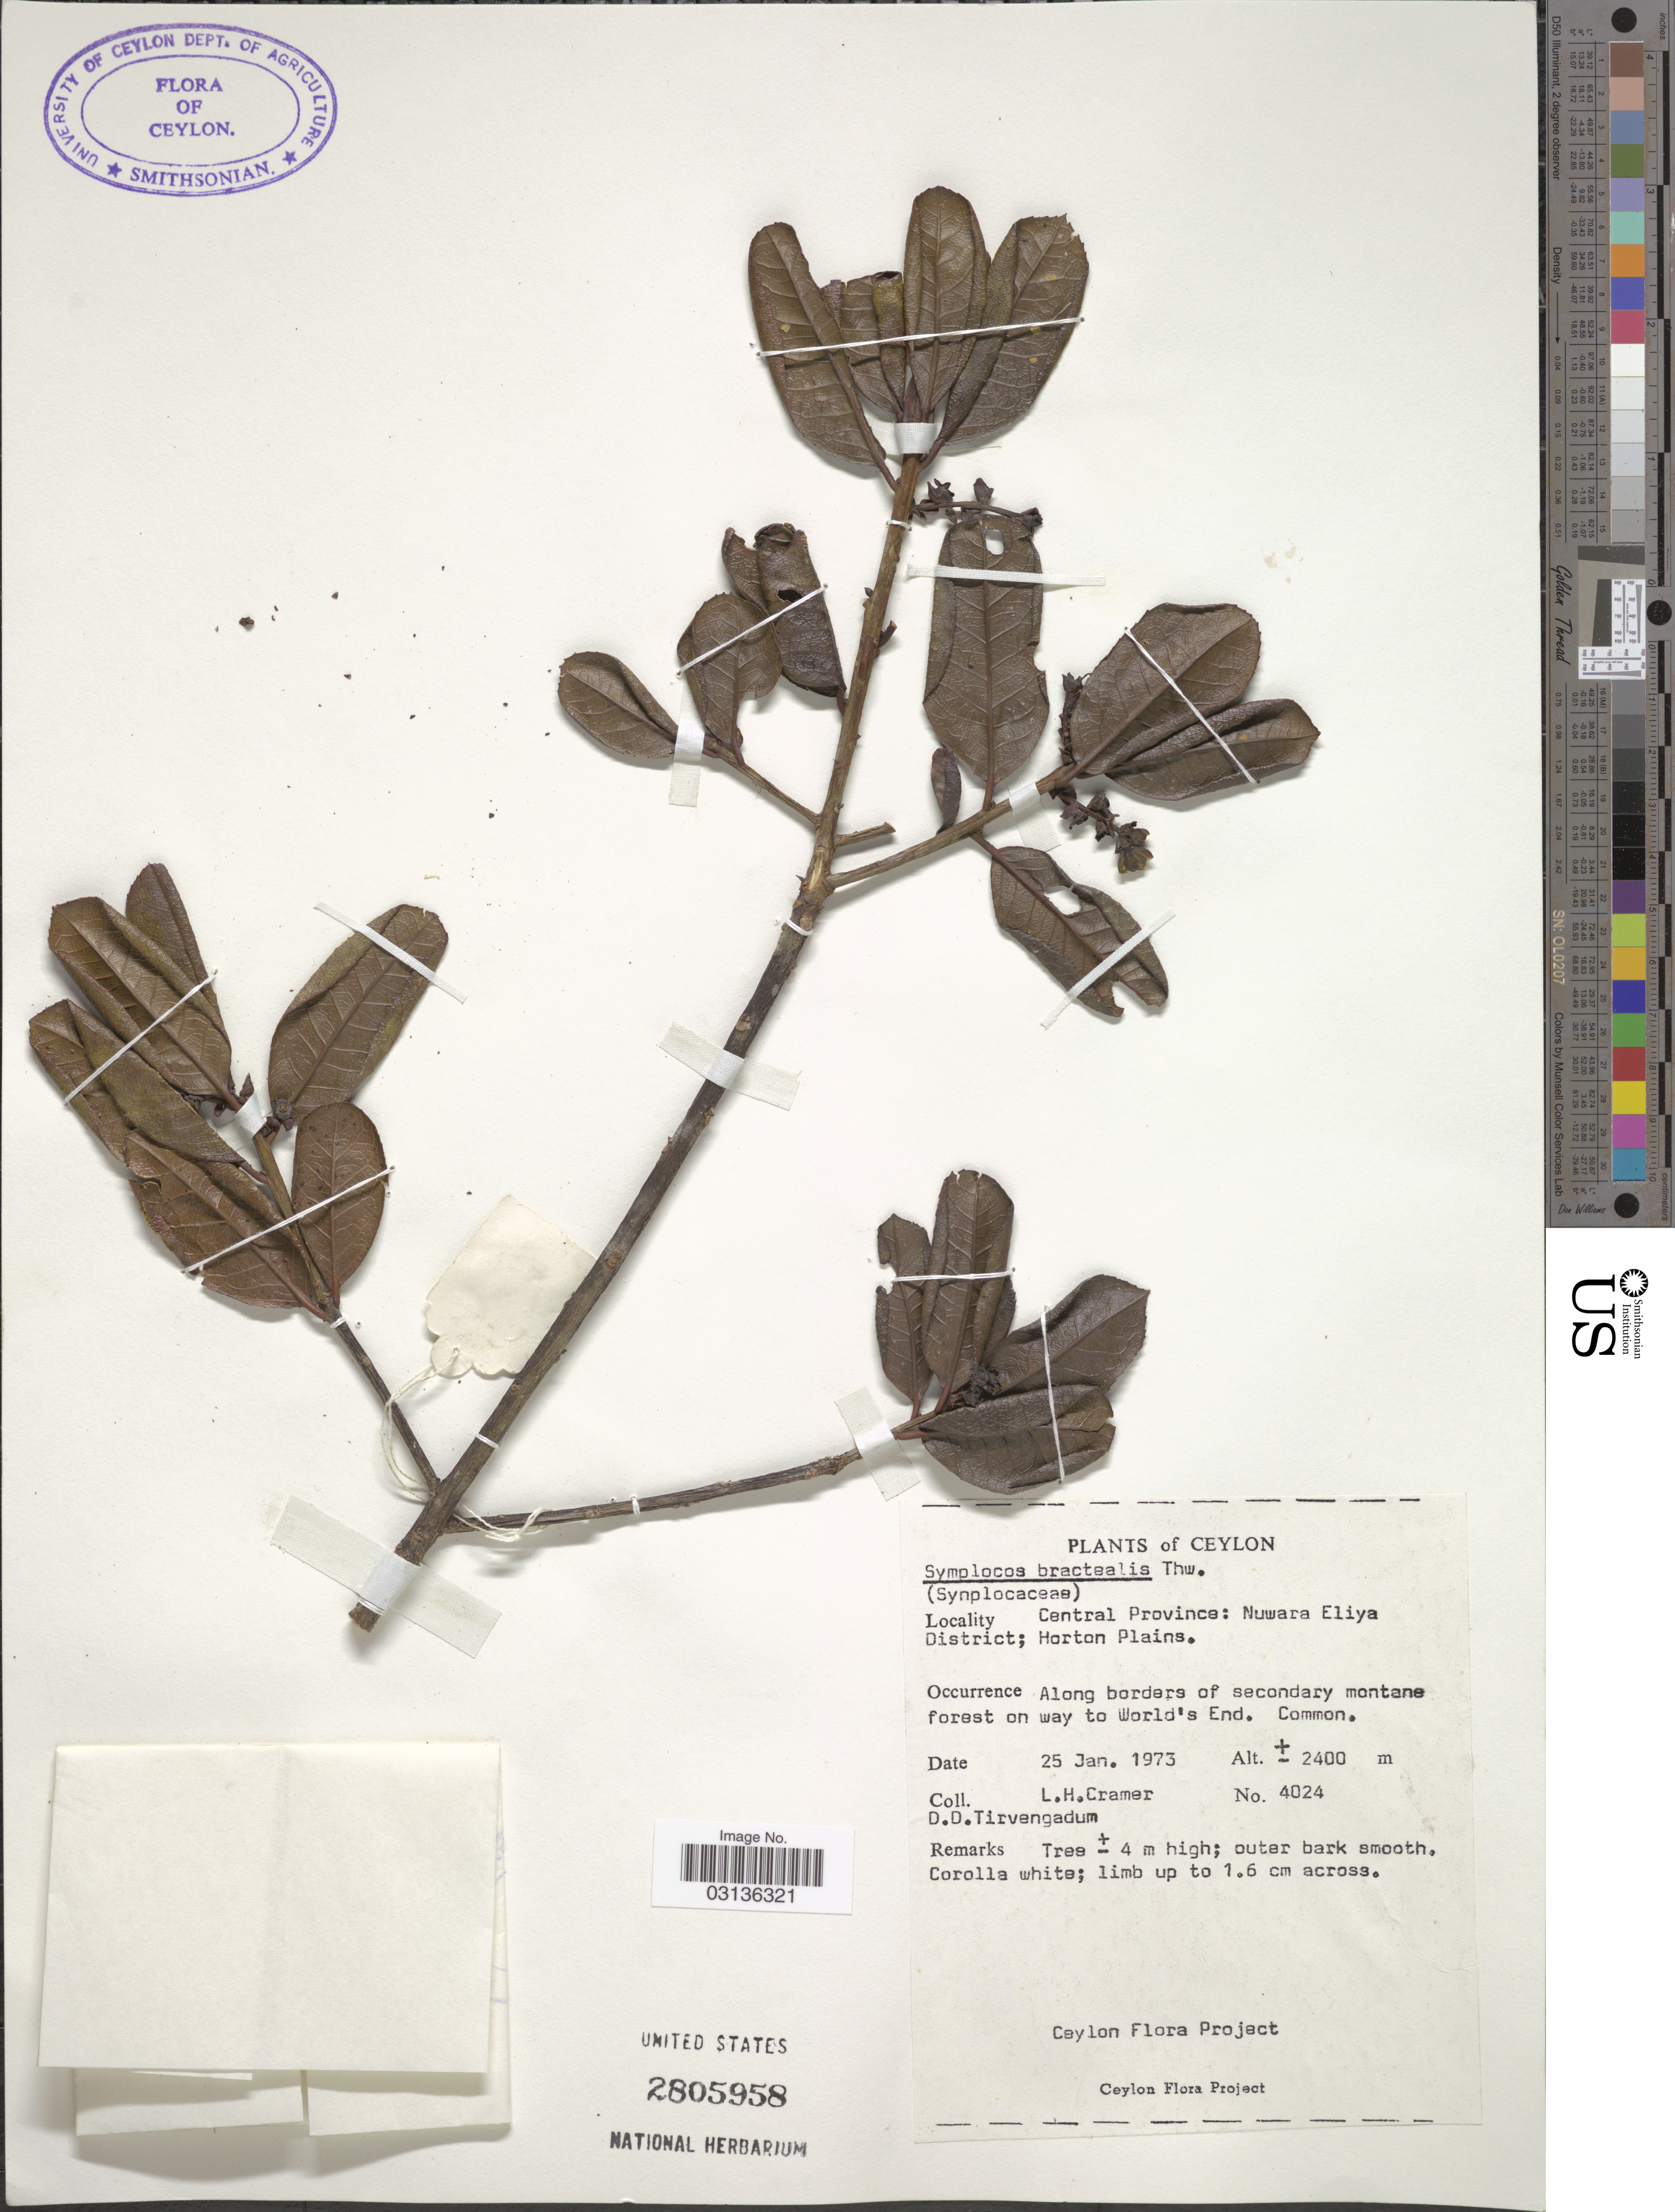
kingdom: Plantae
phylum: Tracheophyta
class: Magnoliopsida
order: Ericales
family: Symplocaceae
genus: Symplocos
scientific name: Symplocos bractealis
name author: Thwaites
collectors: L. H. Cramer & D. Tirvengadum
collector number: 4024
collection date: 1973-01-25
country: Sri Lanka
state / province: Central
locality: Ceylon. Central Province: Nuwara Eliya District; Horton Plains. On way to World's End.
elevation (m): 2400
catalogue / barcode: US 2805958